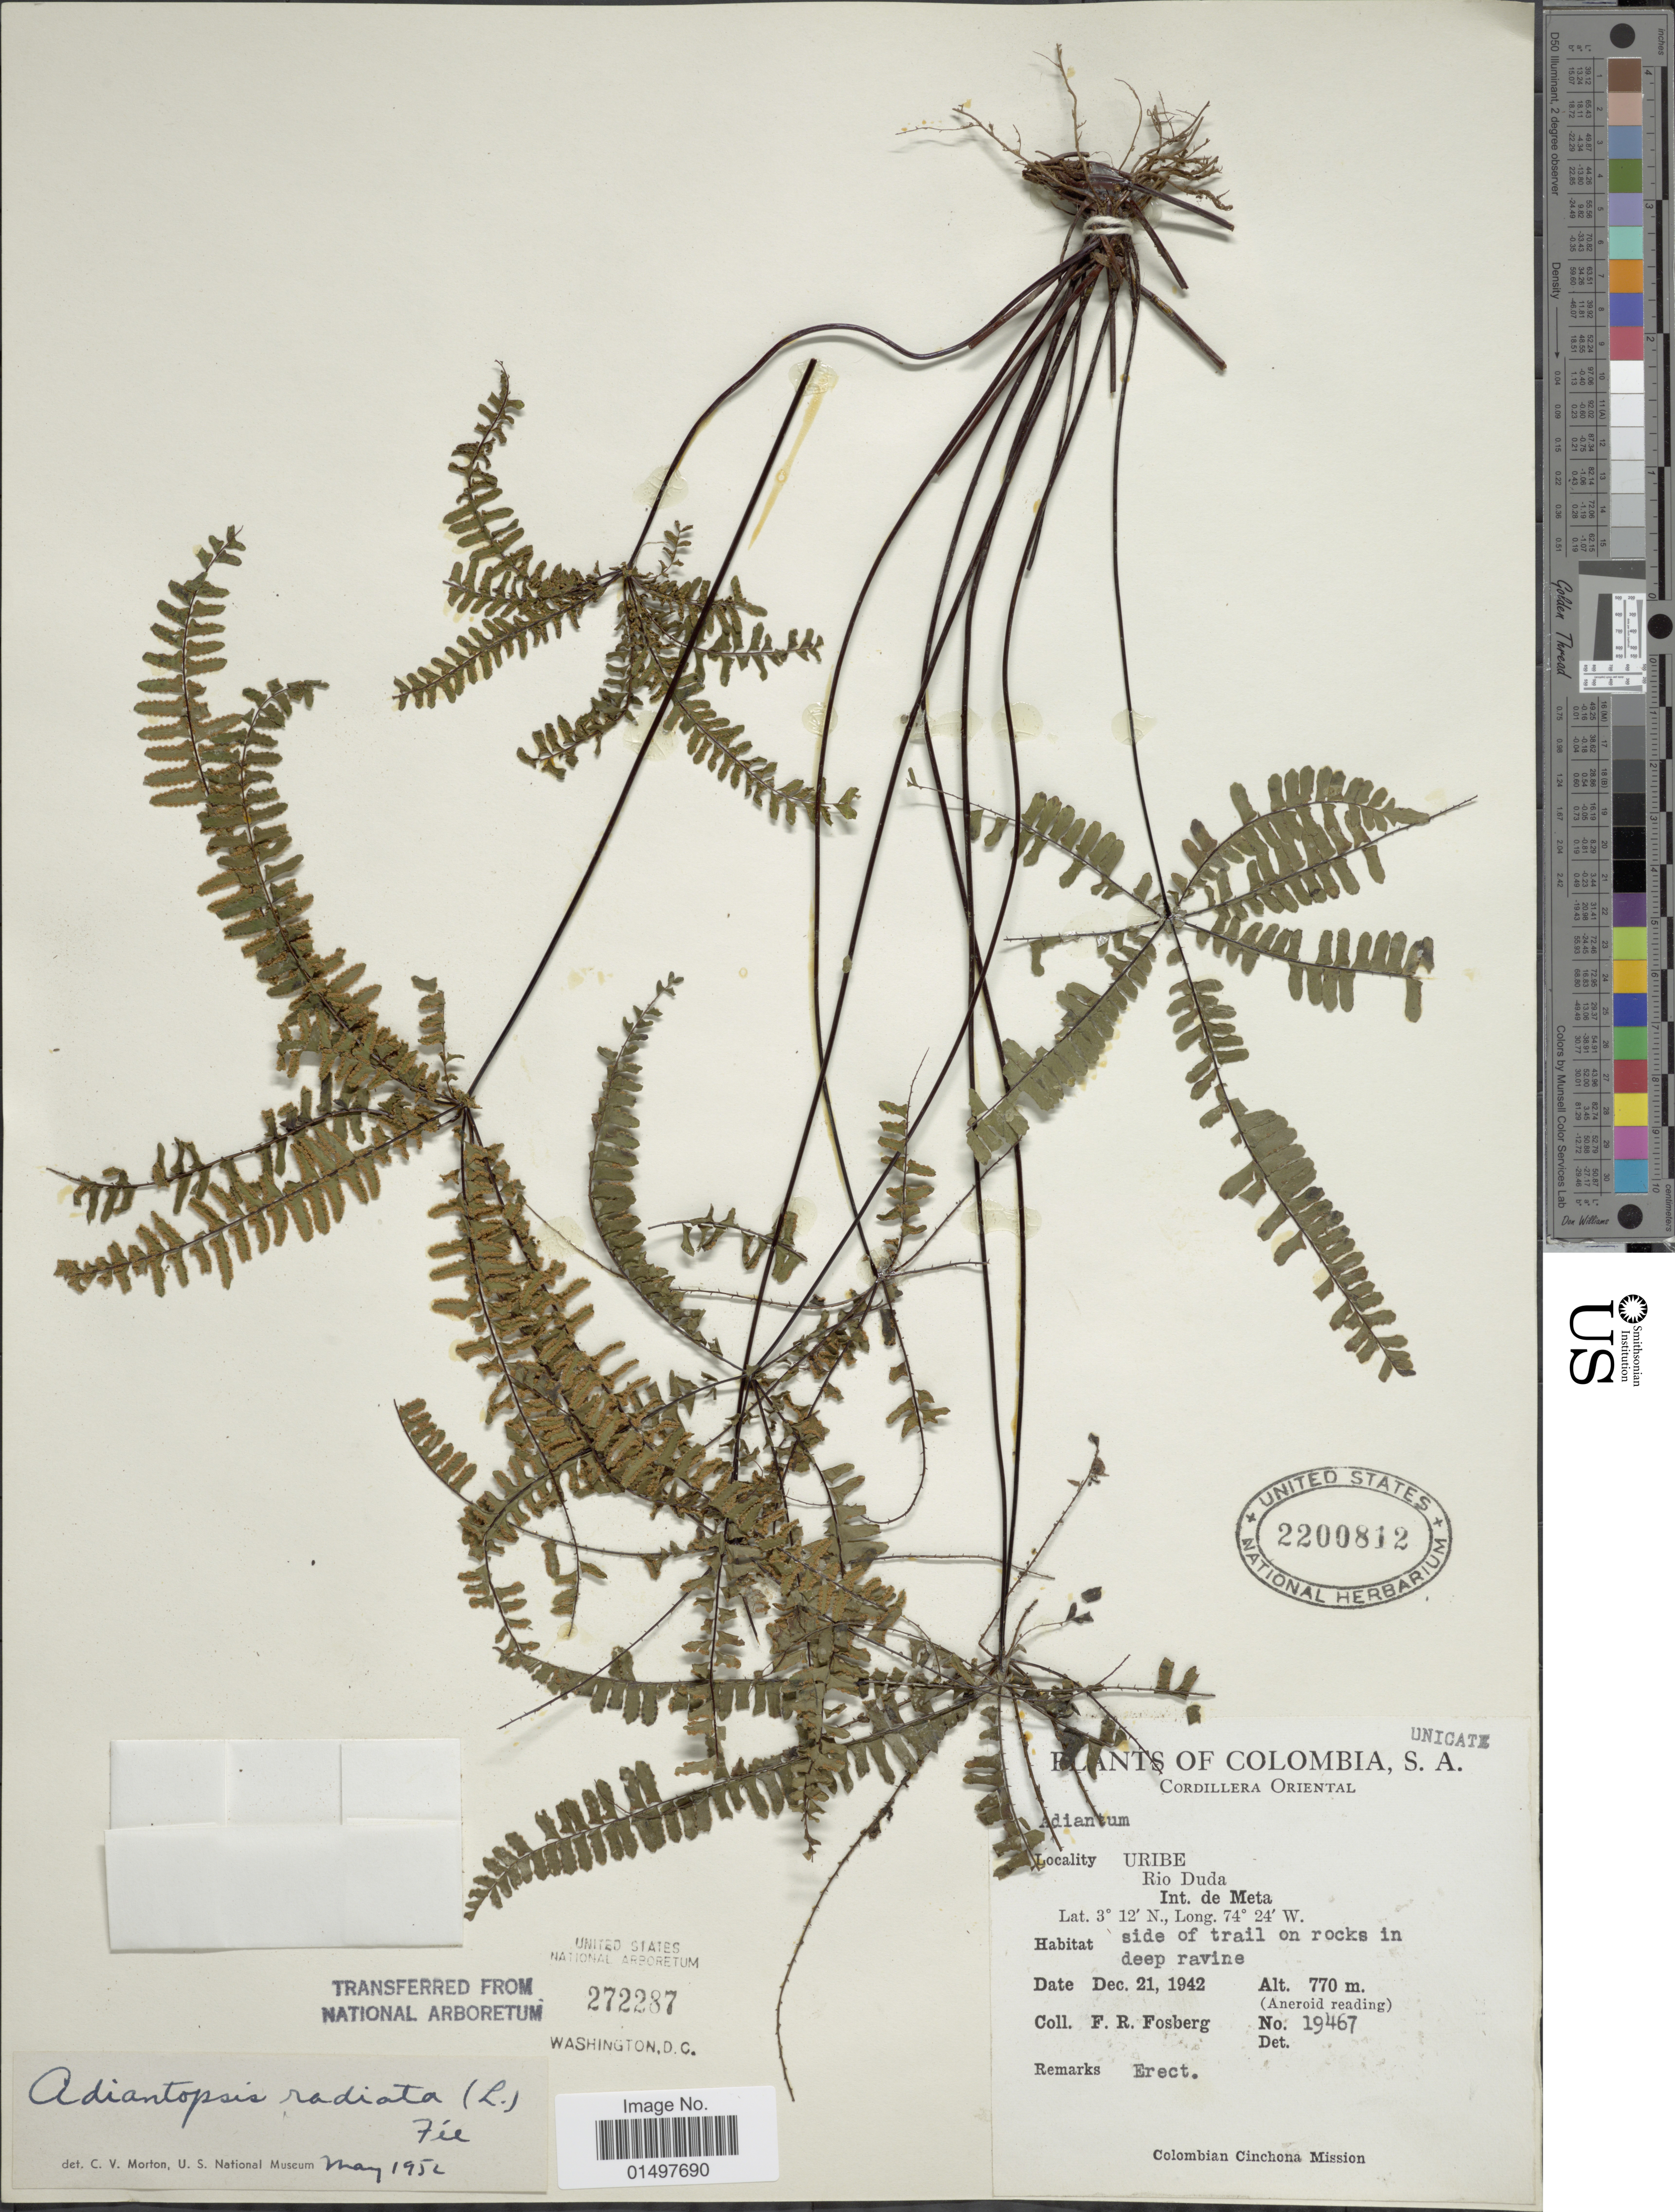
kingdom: Plantae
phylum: Tracheophyta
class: Polypodiopsida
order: Polypodiales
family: Pteridaceae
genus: Adiantopsis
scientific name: Adiantopsis radiata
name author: (L.) Fée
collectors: F. R. Fosberg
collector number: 19467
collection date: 1942-12-21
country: Colombia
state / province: Meta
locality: S. A. Cordillera Oriental. Uribe. Rio Duda. Int. de Meta. Side of trail on rocks in deep ravine.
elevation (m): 770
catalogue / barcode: US 2200812